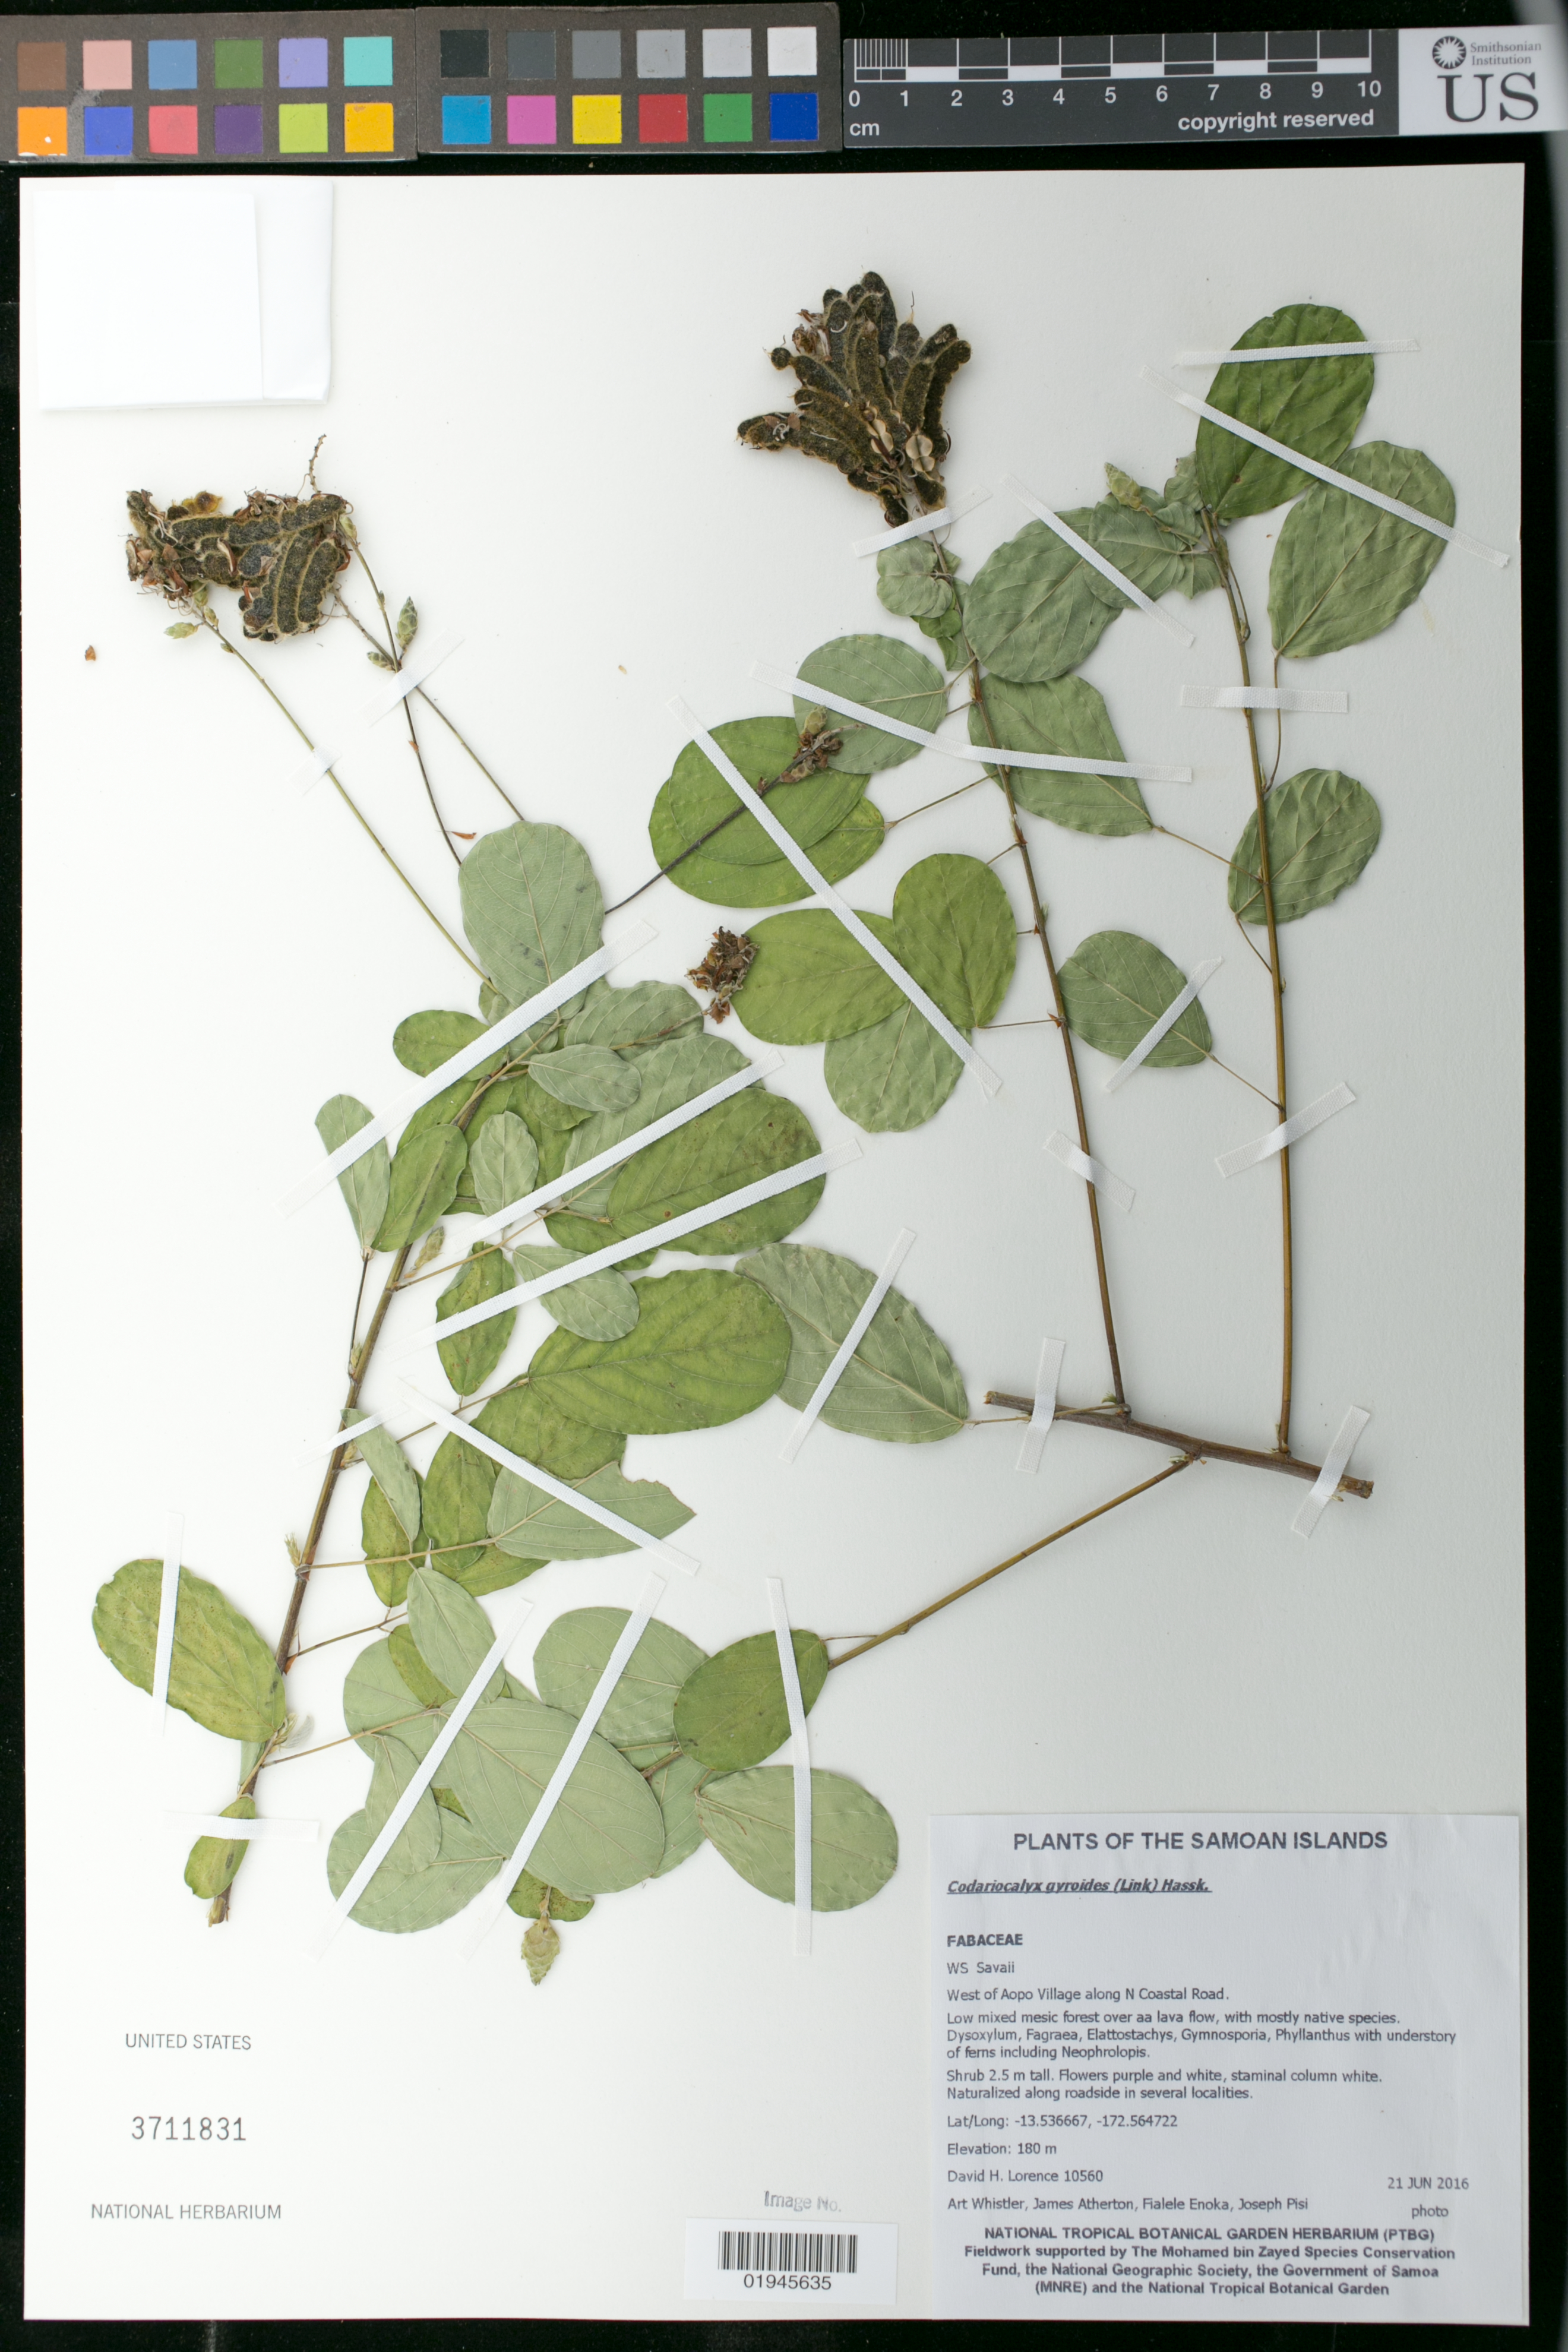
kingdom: Plantae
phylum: Tracheophyta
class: Magnoliopsida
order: Fabales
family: Fabaceae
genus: Codariocalyx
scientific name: Codariocalyx gyroides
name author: (Roxb. & Link) X.Y. Zhu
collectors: D. Lorence, A. Whistler, J. Atherton, F. Enoka & J. Pisi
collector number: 10560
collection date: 2016-06-21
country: Samoa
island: Savai'i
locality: West of Aopo Village along N Coastal Road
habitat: Low mixed mesic forest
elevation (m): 180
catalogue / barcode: US 3711831